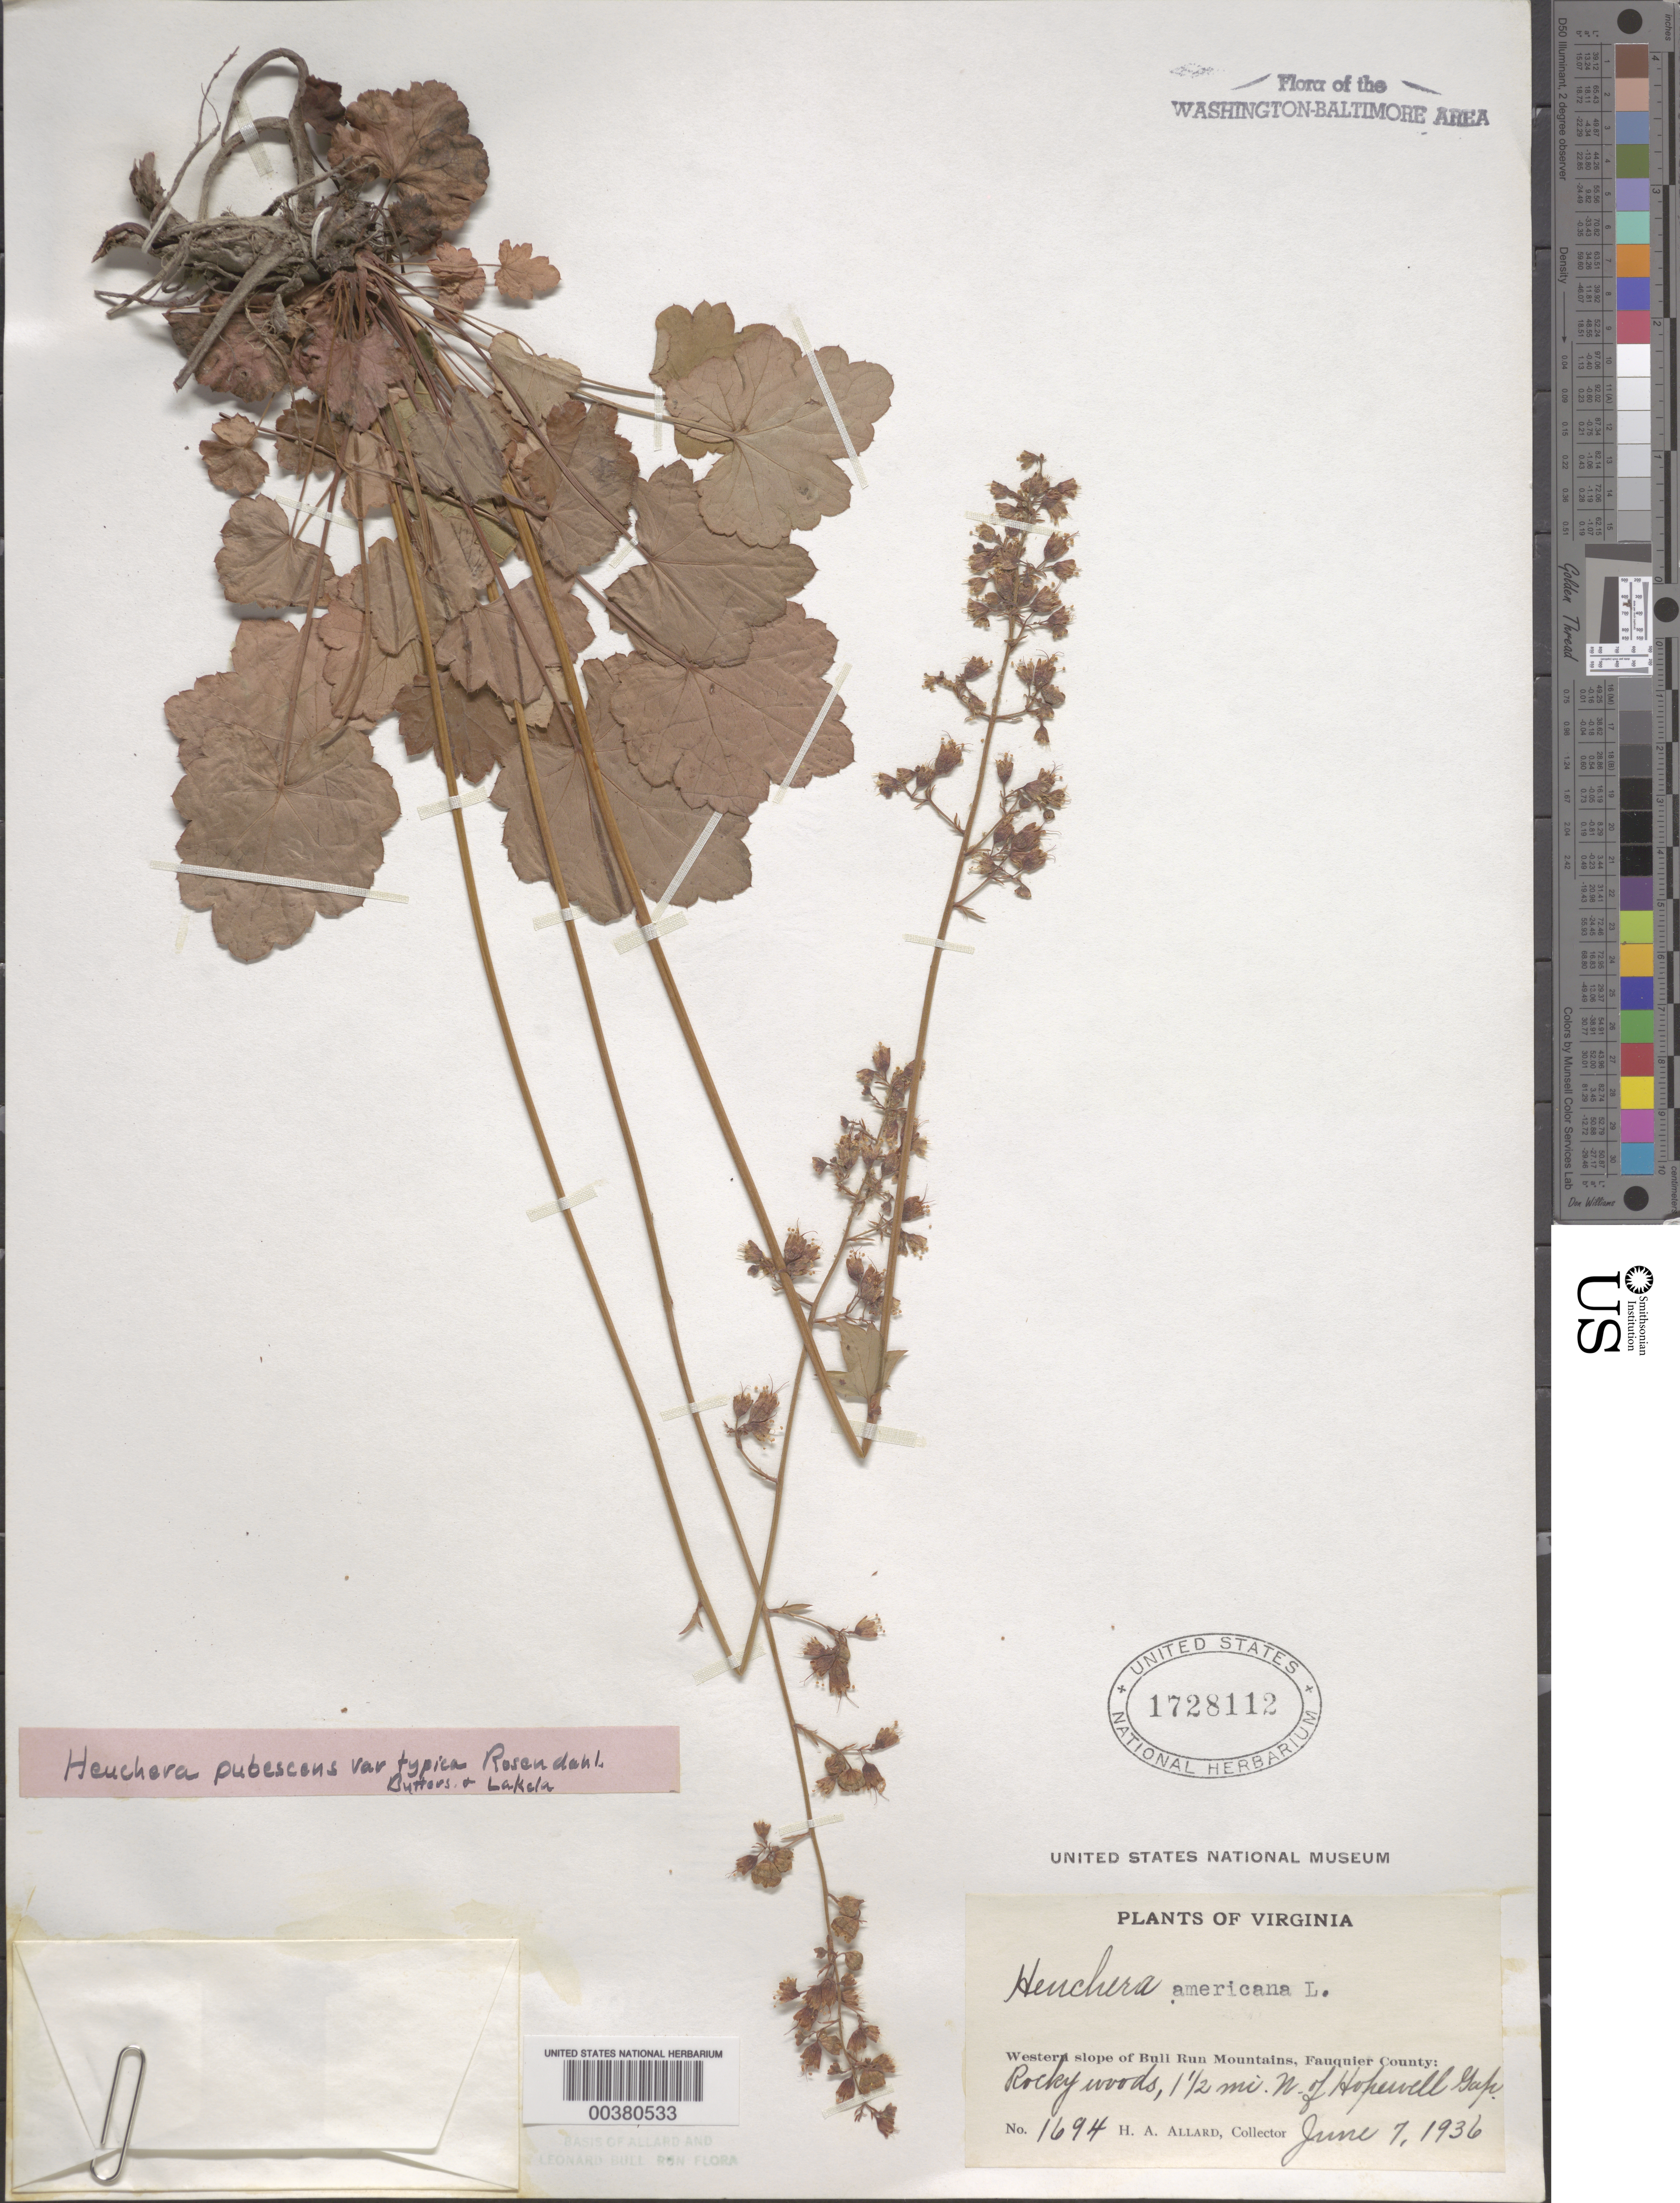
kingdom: Plantae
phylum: Tracheophyta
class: Magnoliopsida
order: Saxifragales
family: Saxifragaceae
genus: Heuchera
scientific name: Heuchera pubescens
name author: Pursh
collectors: H. A. Allard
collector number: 1694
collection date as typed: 07 Jun 1936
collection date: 1936-06-07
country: United States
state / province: Virginia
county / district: Fauquier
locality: North of Hopewell Gap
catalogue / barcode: US 1728112